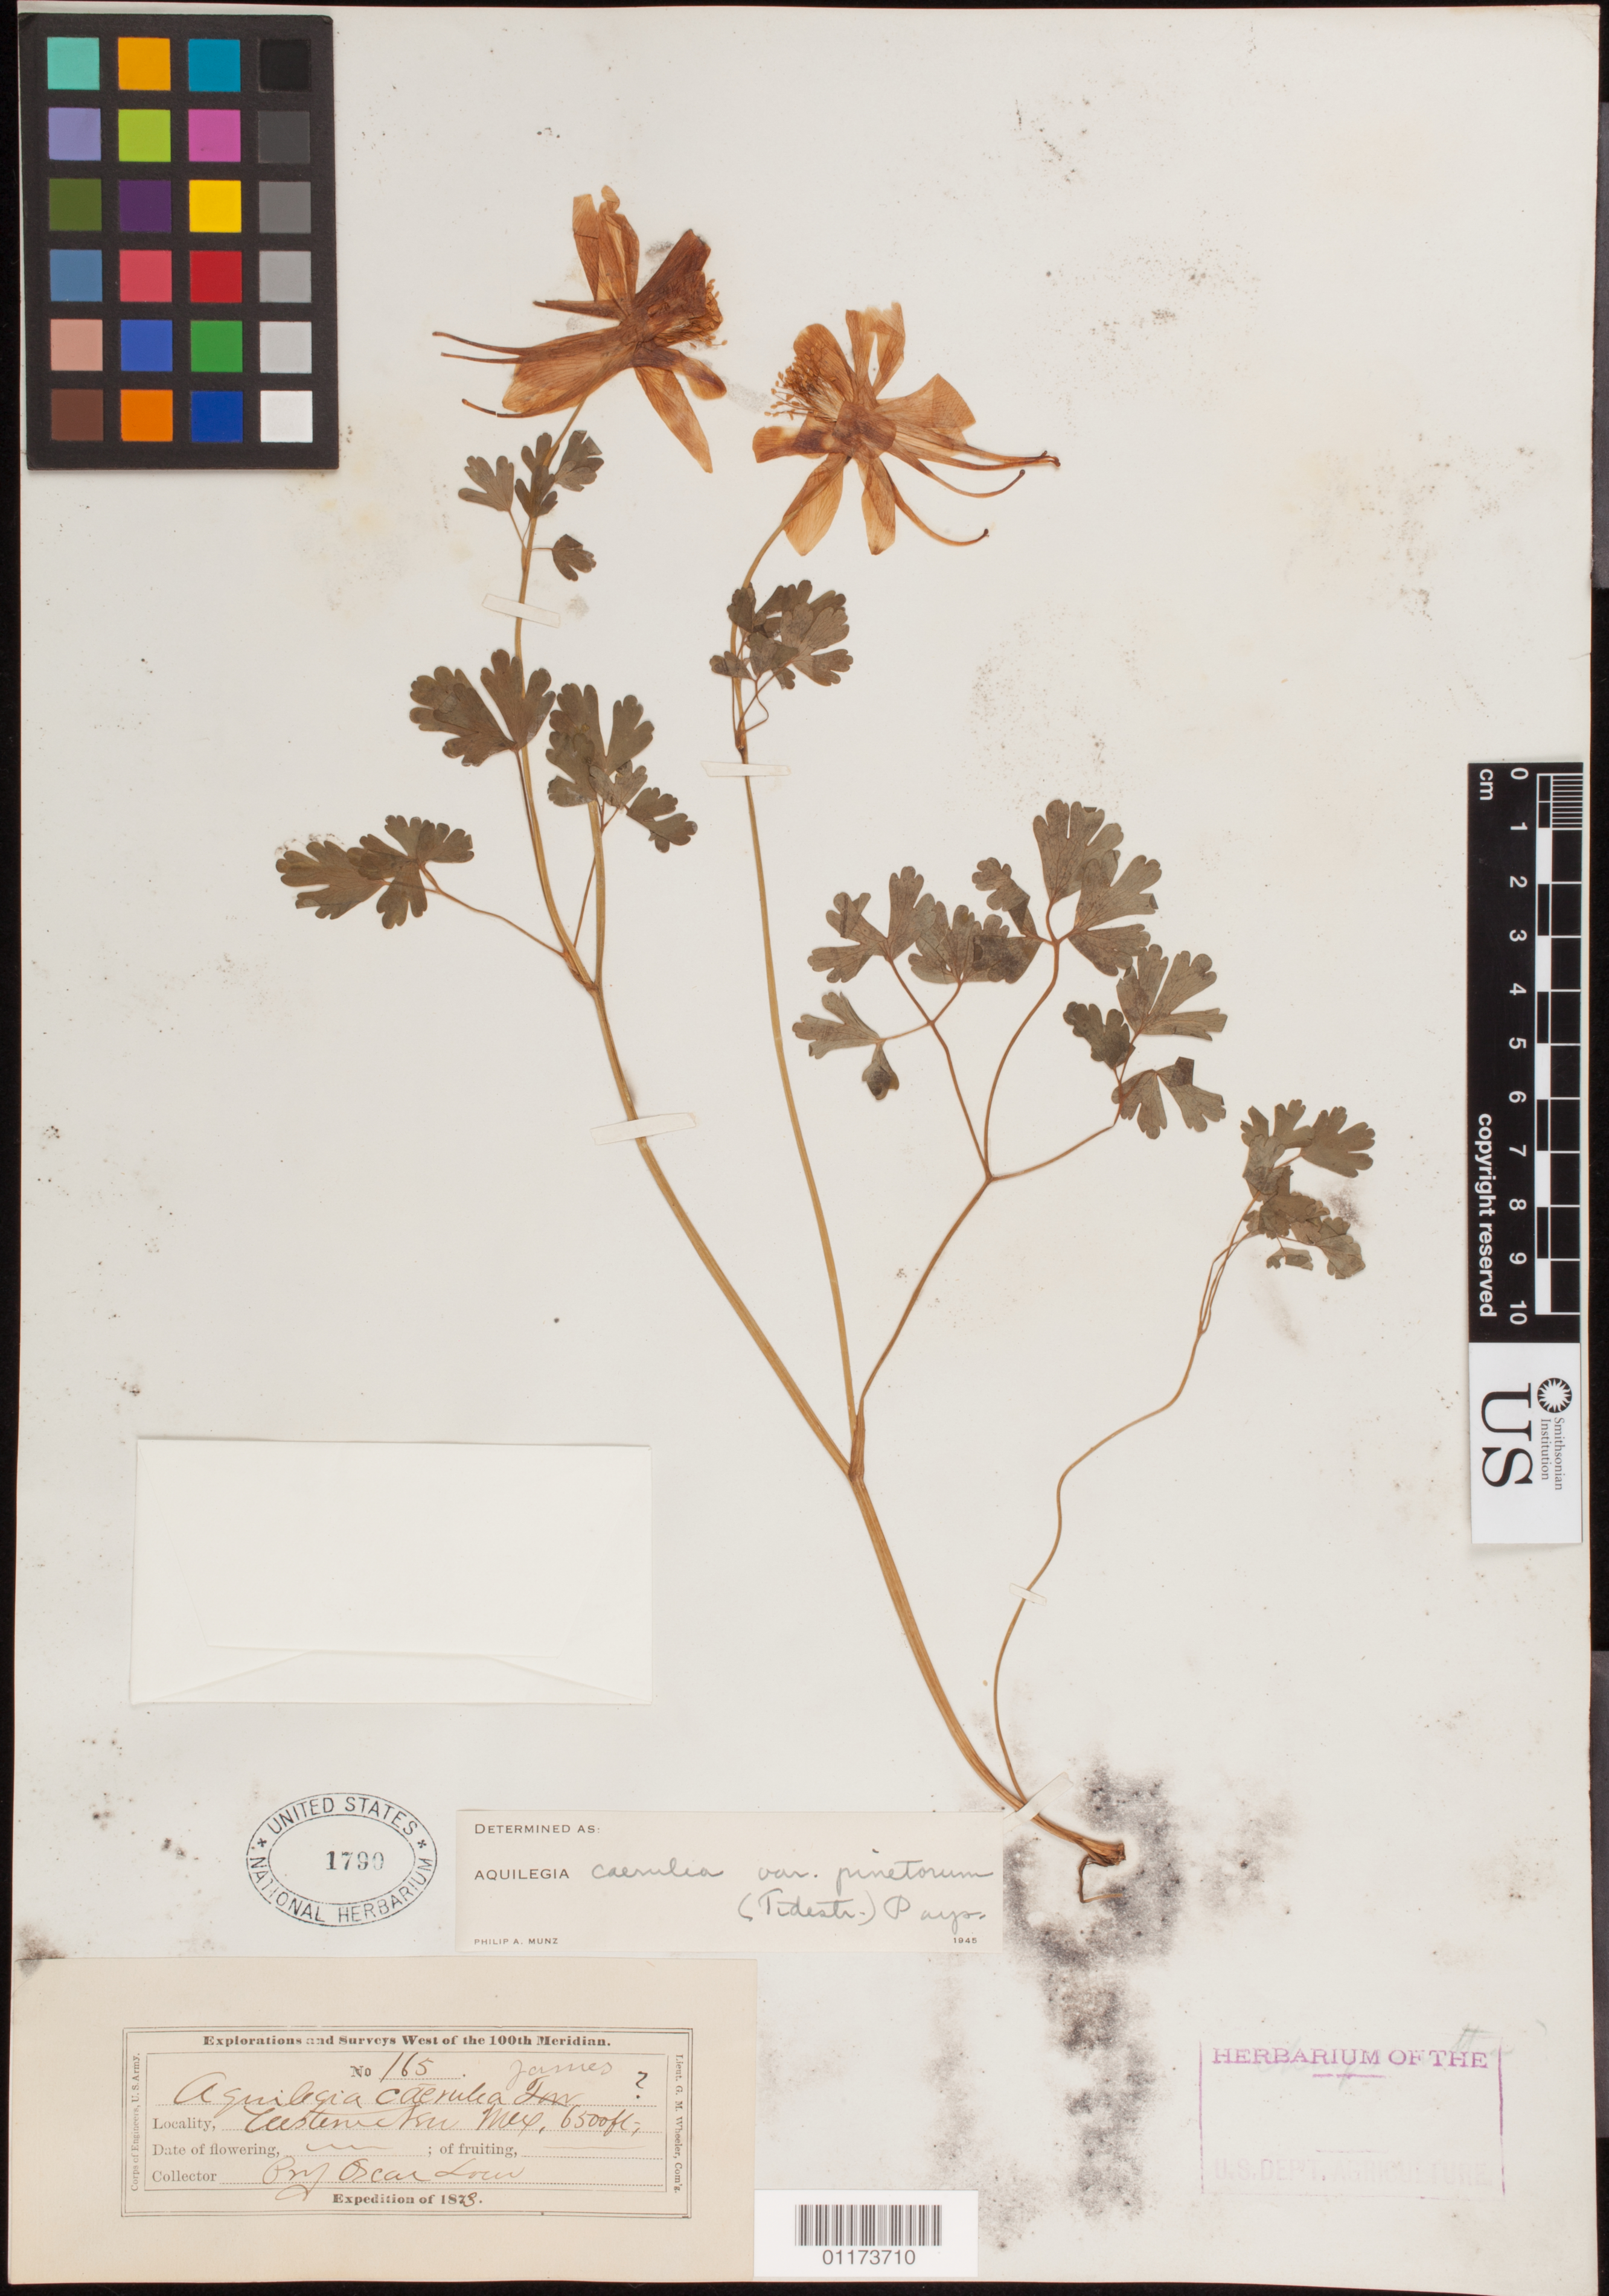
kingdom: Plantae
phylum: Tracheophyta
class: Magnoliopsida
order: Ranunculales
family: Ranunculaceae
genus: Aquilegia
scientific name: Aquilegia coerulea var. pinetorum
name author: E. James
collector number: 165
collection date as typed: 1873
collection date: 1873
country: United States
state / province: New Mexico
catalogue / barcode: US 1799